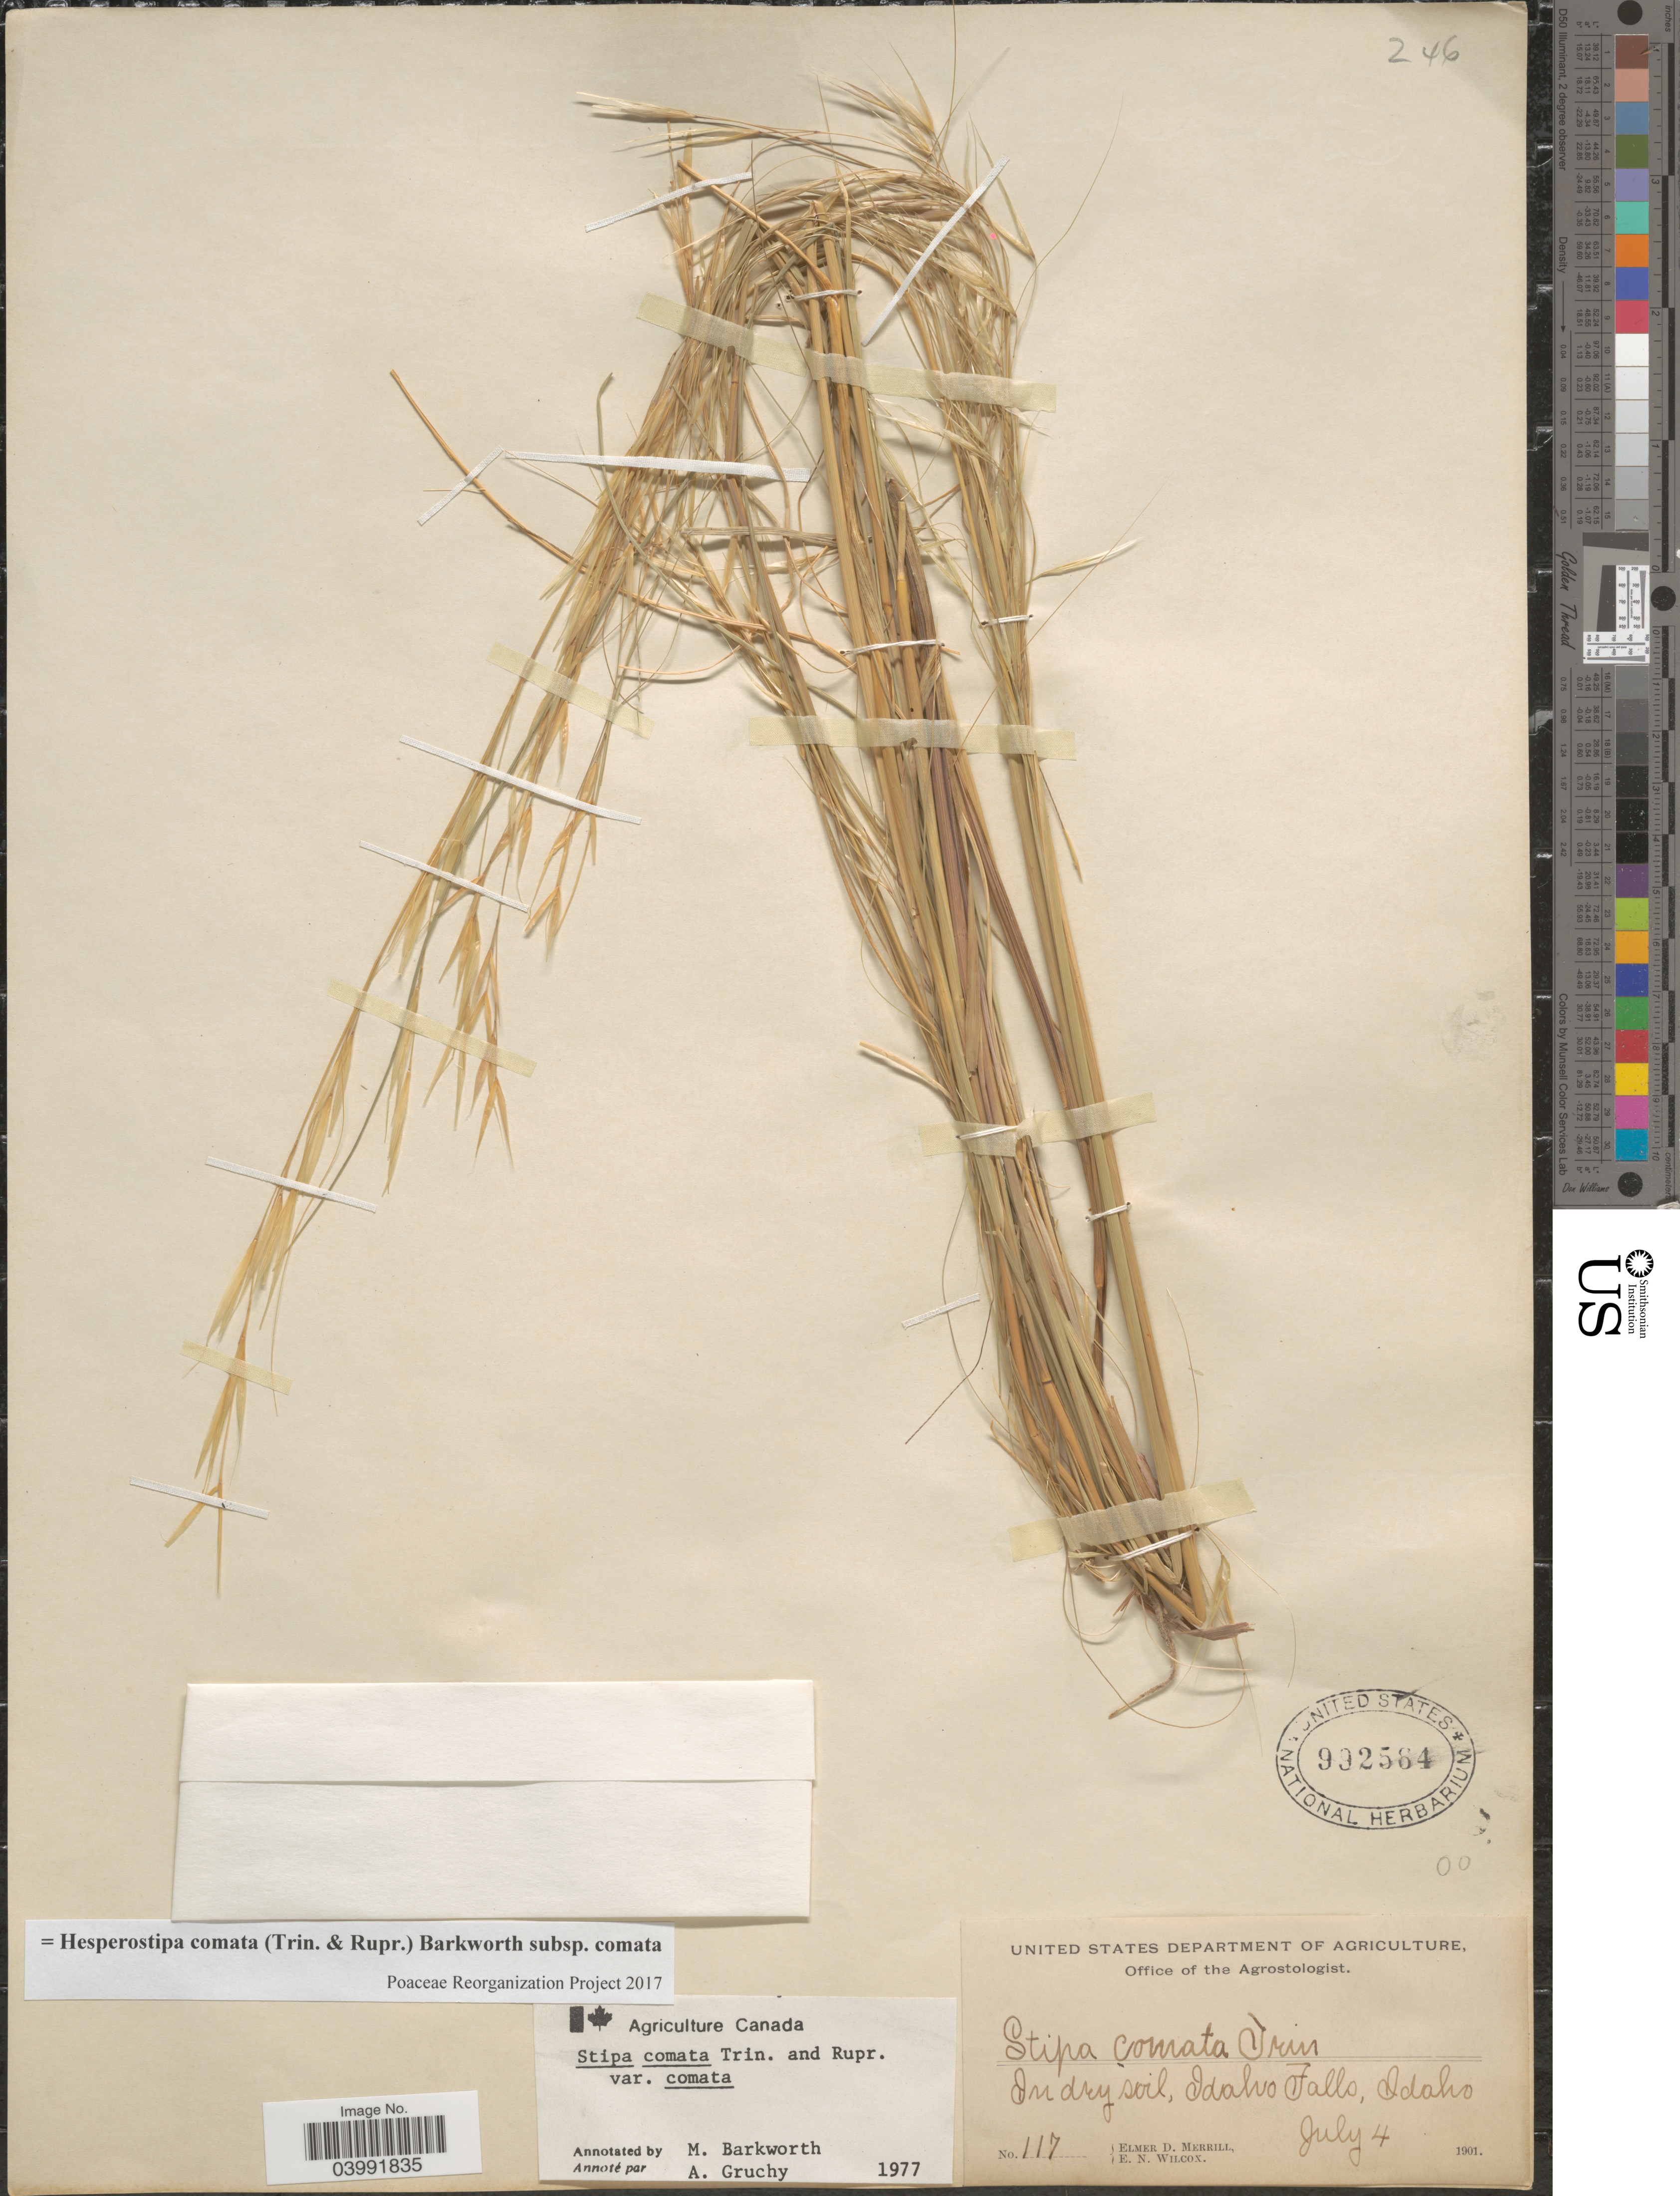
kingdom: Plantae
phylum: Tracheophyta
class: Liliopsida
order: Poales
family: Poaceae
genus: Hesperostipa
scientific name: Hesperostipa comata subsp. comata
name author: (Trin. & Rupr.) Barkworth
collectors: E. D. Merrill & E. Wilcox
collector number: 117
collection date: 1901-07-04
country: United States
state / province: Idaho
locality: On dry soil, Idaho Falls.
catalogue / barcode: US 992564